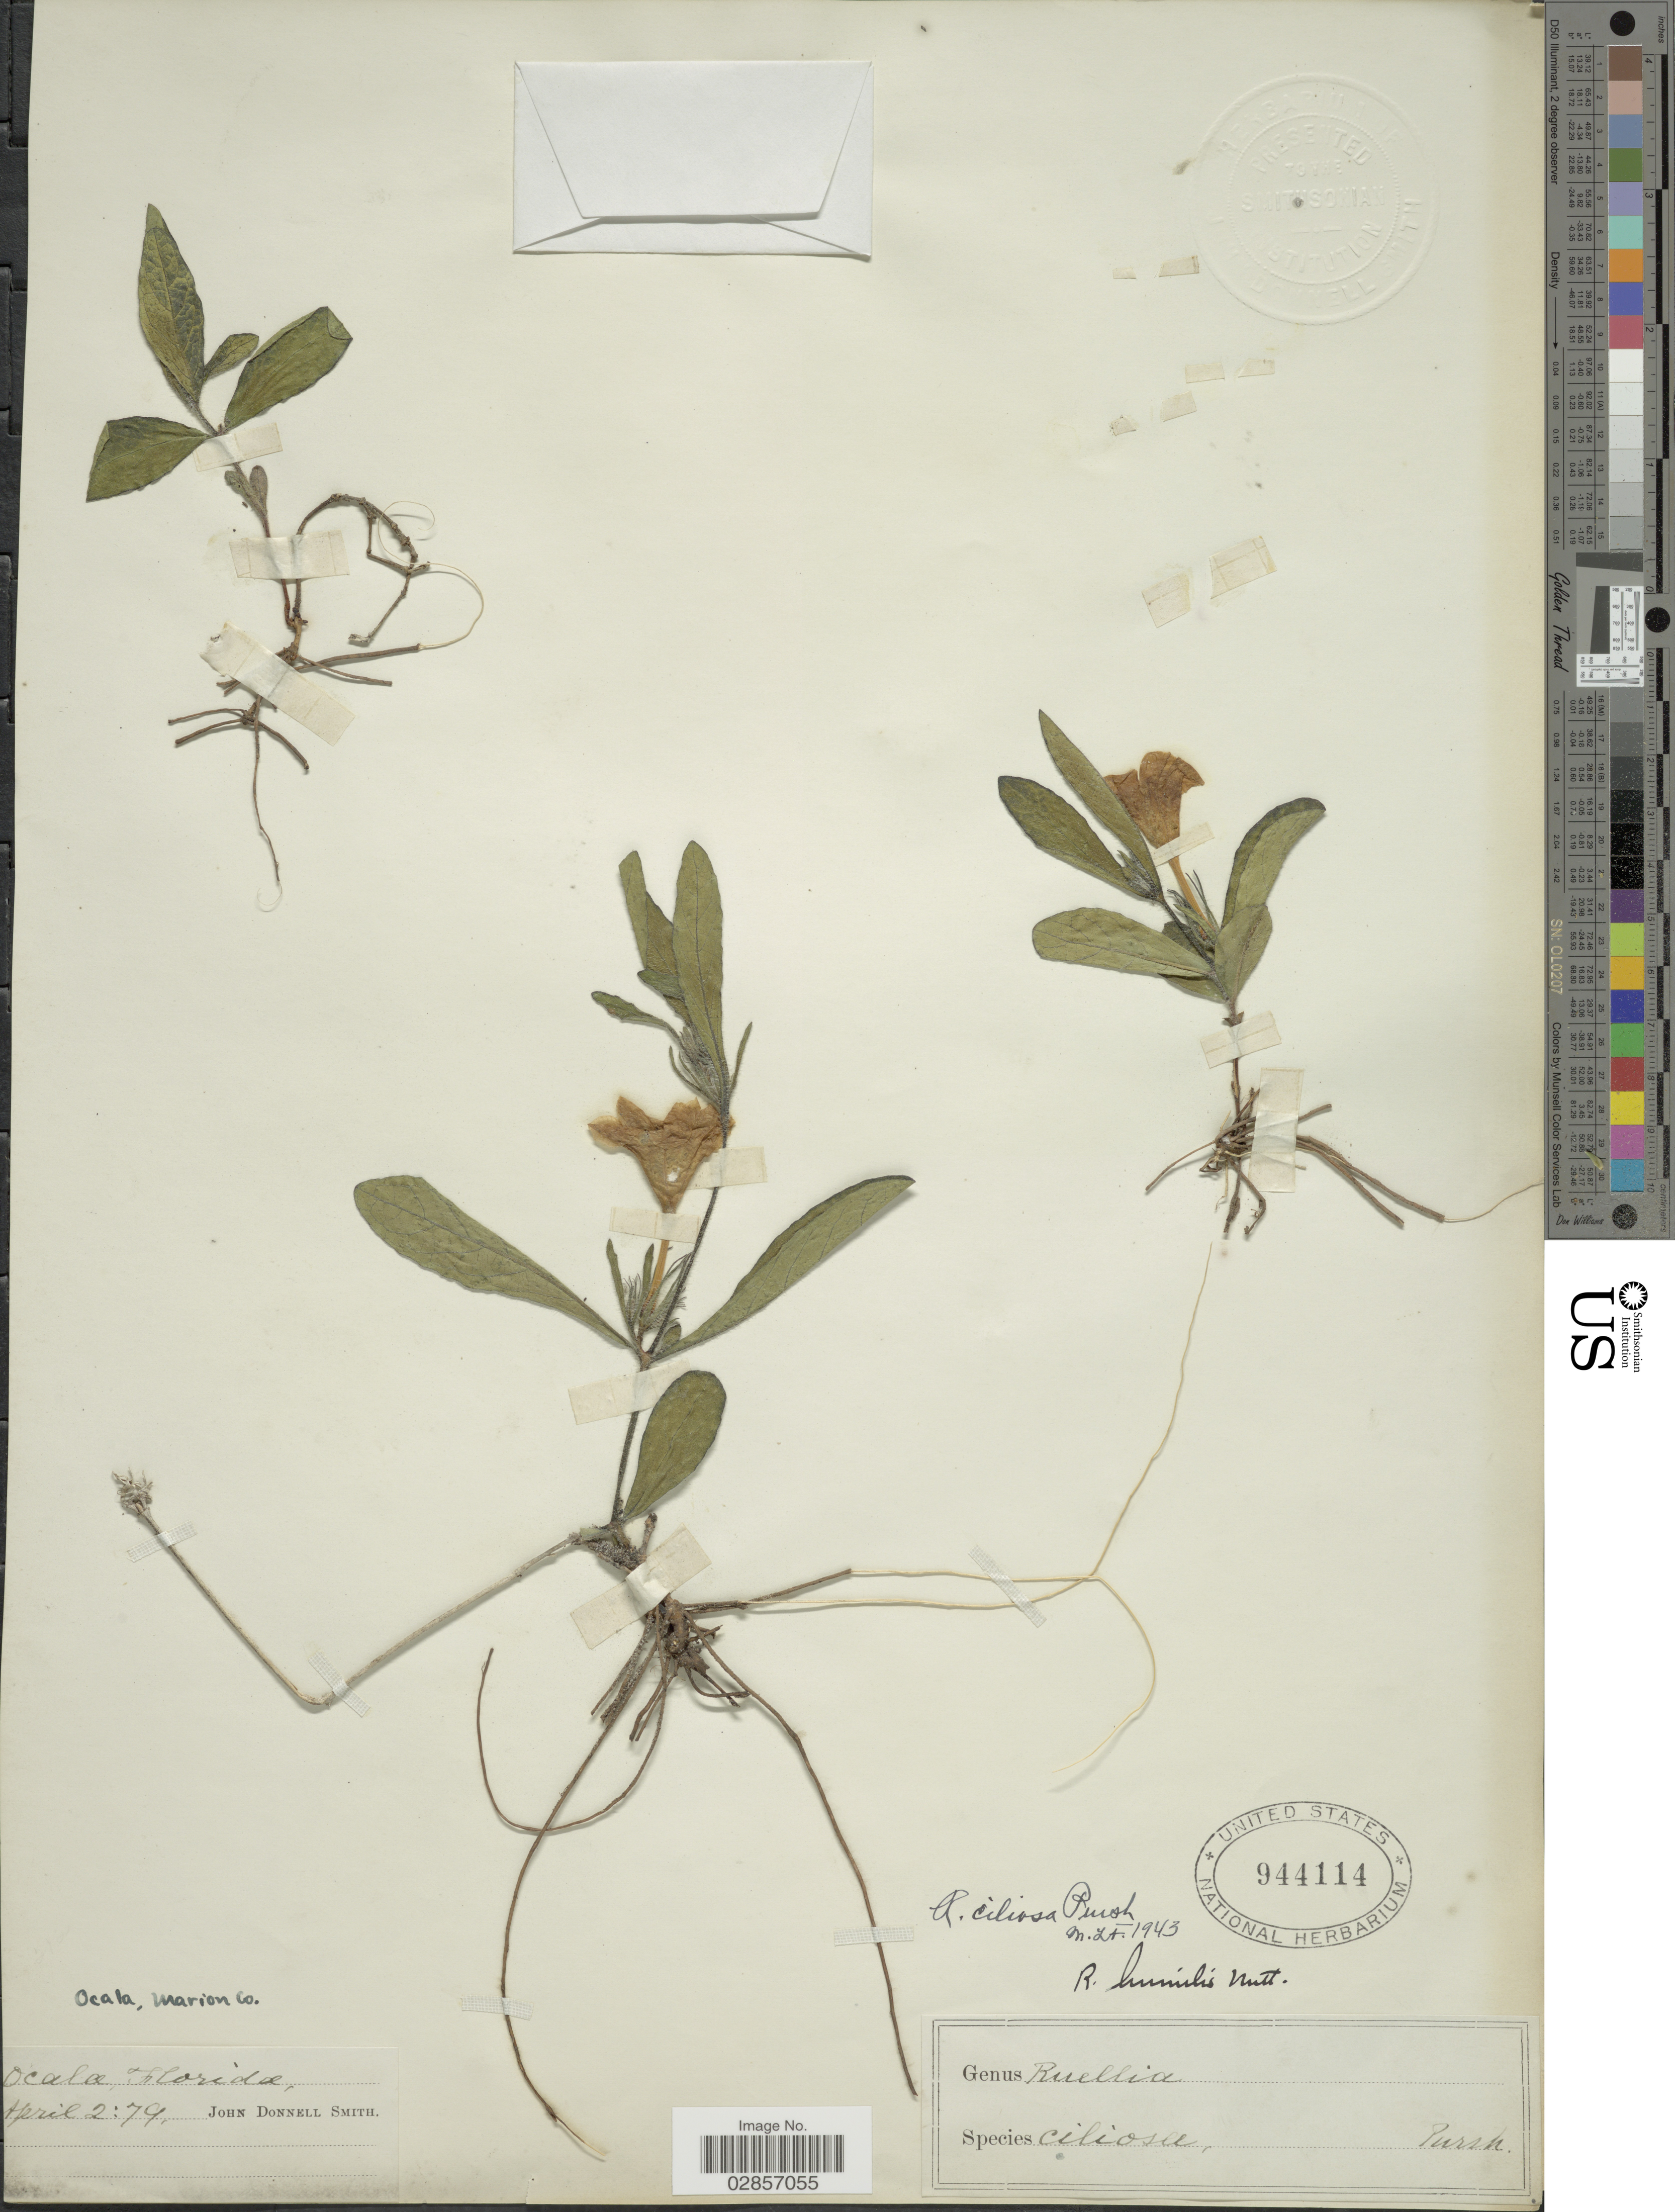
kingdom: Plantae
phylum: Tracheophyta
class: Magnoliopsida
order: Lamiales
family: Acanthaceae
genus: Ruellia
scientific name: Ruellia ciliosa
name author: Pursh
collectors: J. Donnell Smith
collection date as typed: Transcribed d/m/y: 2/4/79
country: United States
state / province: Florida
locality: Ocala, Marion Co.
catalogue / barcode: US 944114